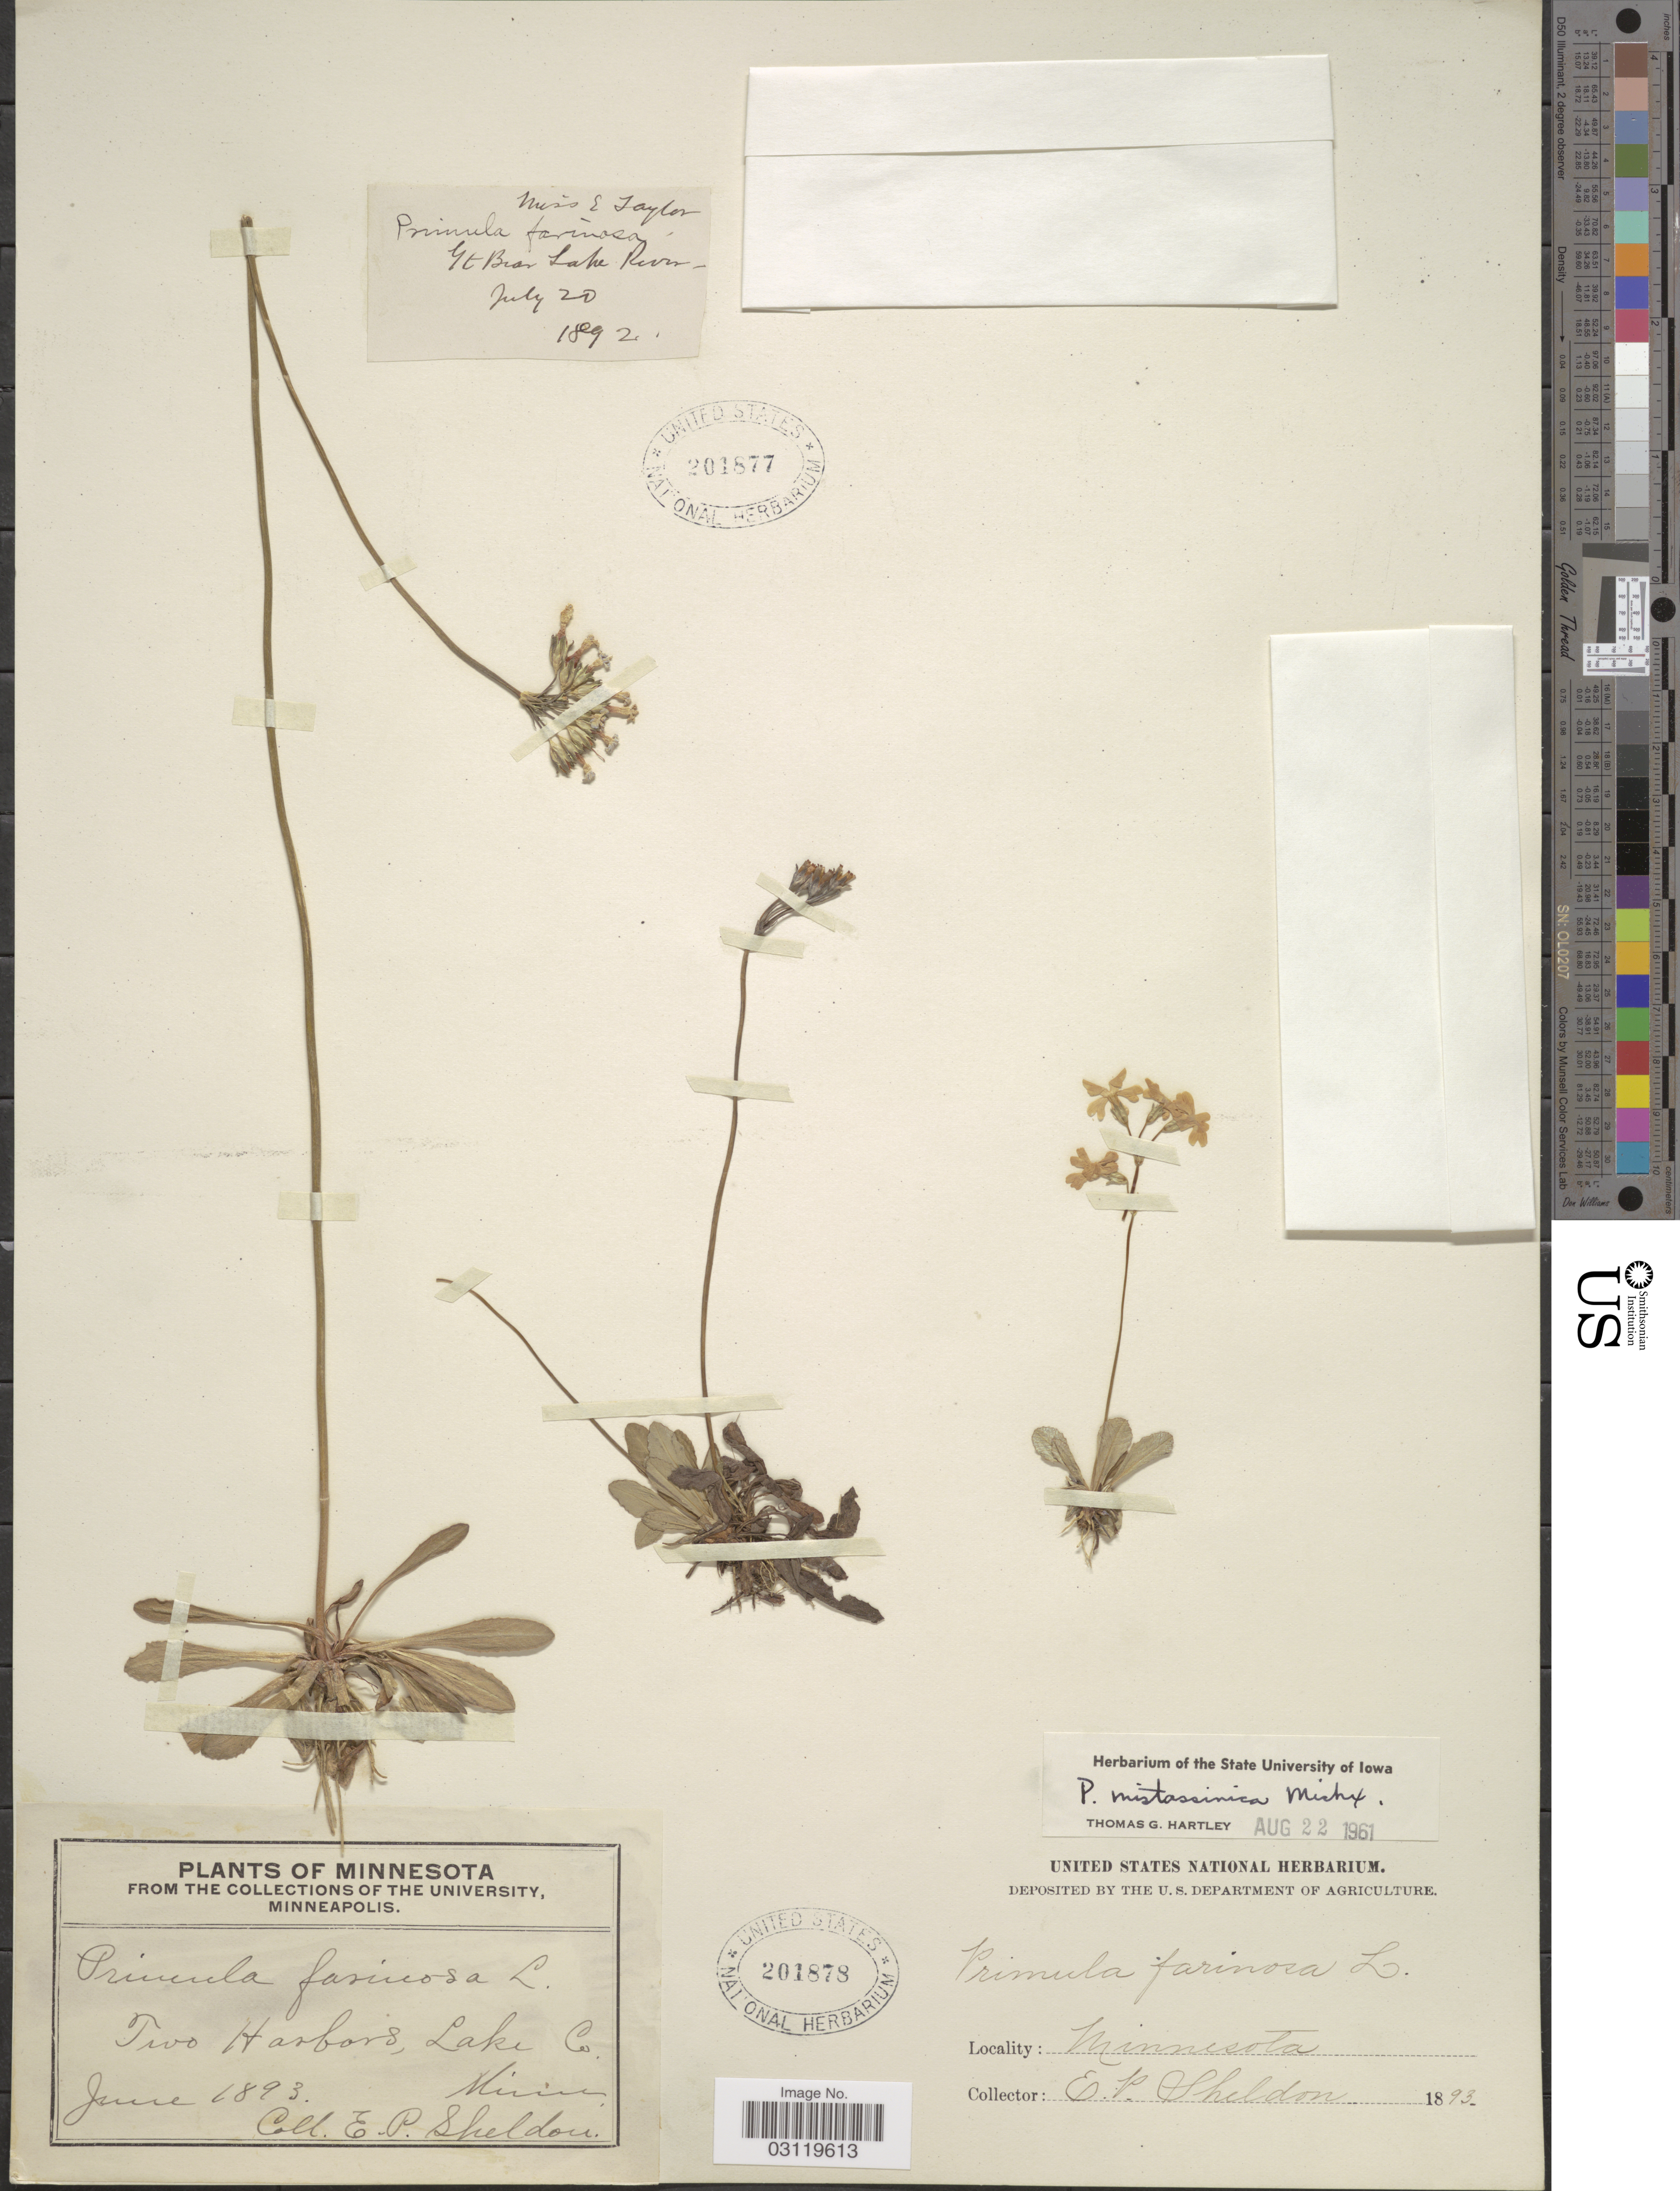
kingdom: Plantae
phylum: Tracheophyta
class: Magnoliopsida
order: Ericales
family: Primulaceae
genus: Primula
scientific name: Primula mistassinica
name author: Michx.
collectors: E. P. Sheldon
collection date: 1893-06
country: United States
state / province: Minnesota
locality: Two Harbors, Lake Co.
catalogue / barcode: US 201878